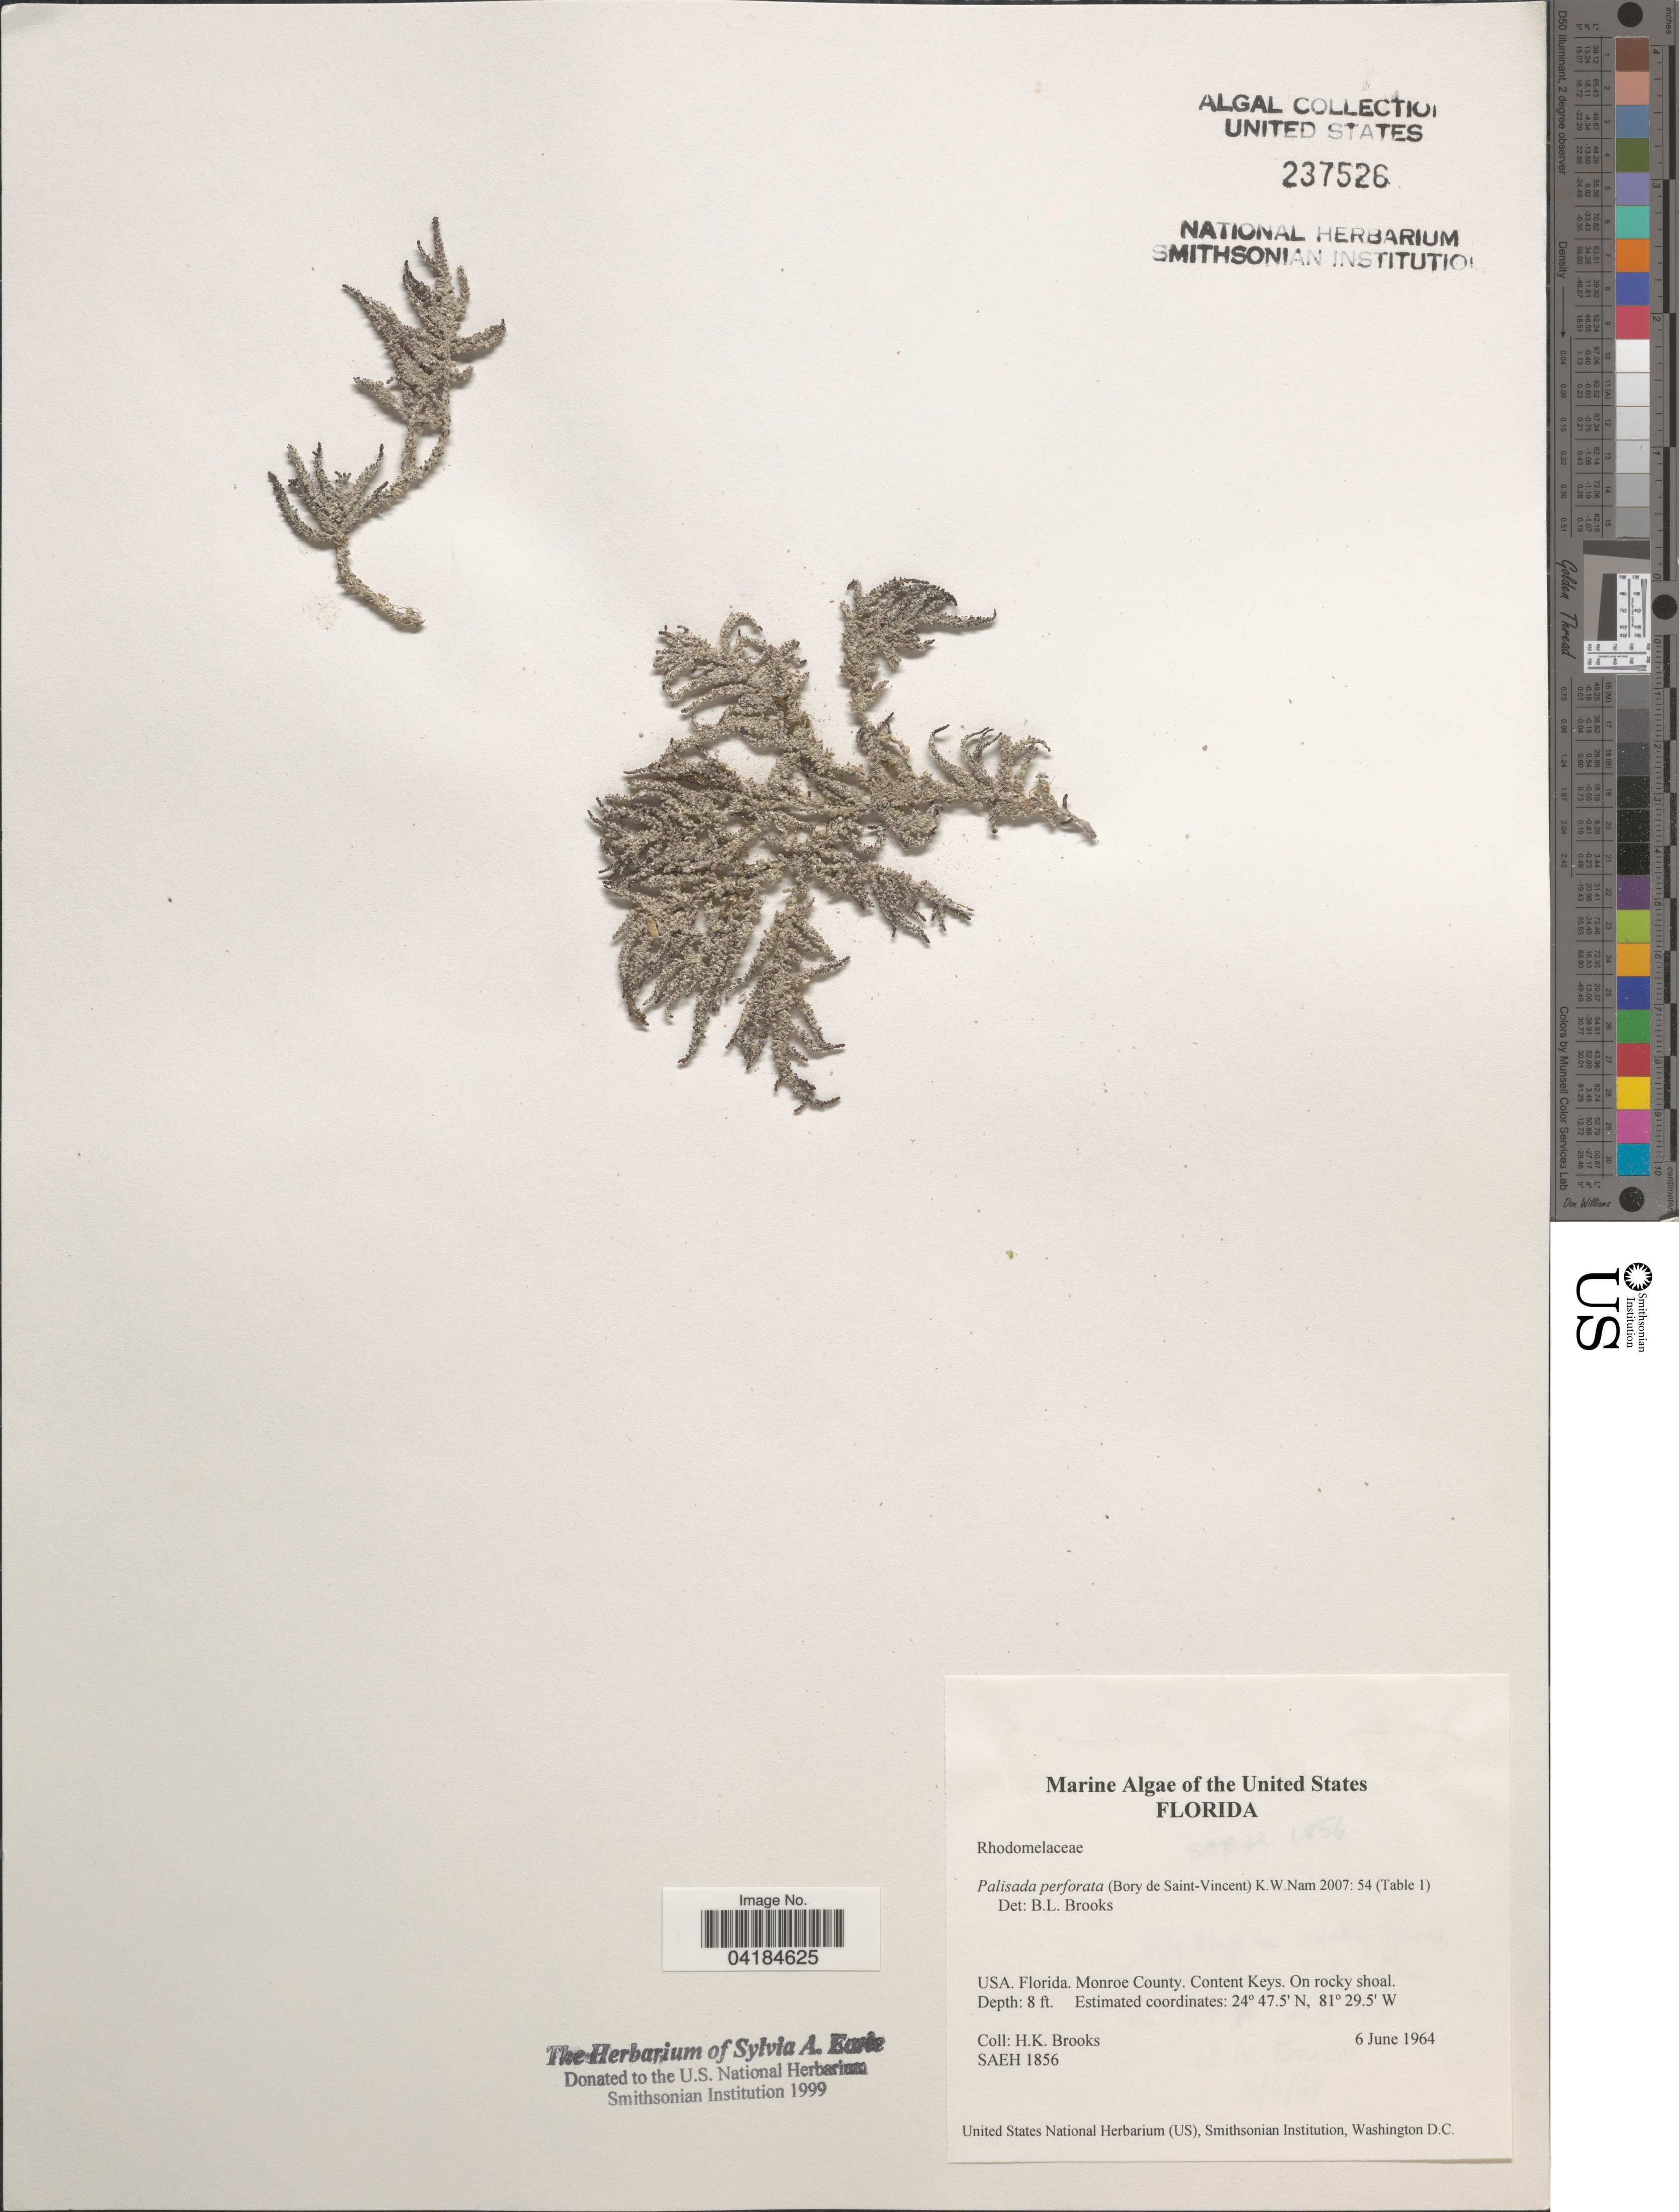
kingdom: Plantae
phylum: Rhodophyta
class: Florideophyceae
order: Ceramiales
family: Rhodomelaceae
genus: Palisada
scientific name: Palisada perforata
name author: (Bory) K.W. Nam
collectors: H. Brooks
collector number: SAEH1856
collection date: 1964-06-06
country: United States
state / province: Florida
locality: Monroe County. Content Keys.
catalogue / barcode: US 237526